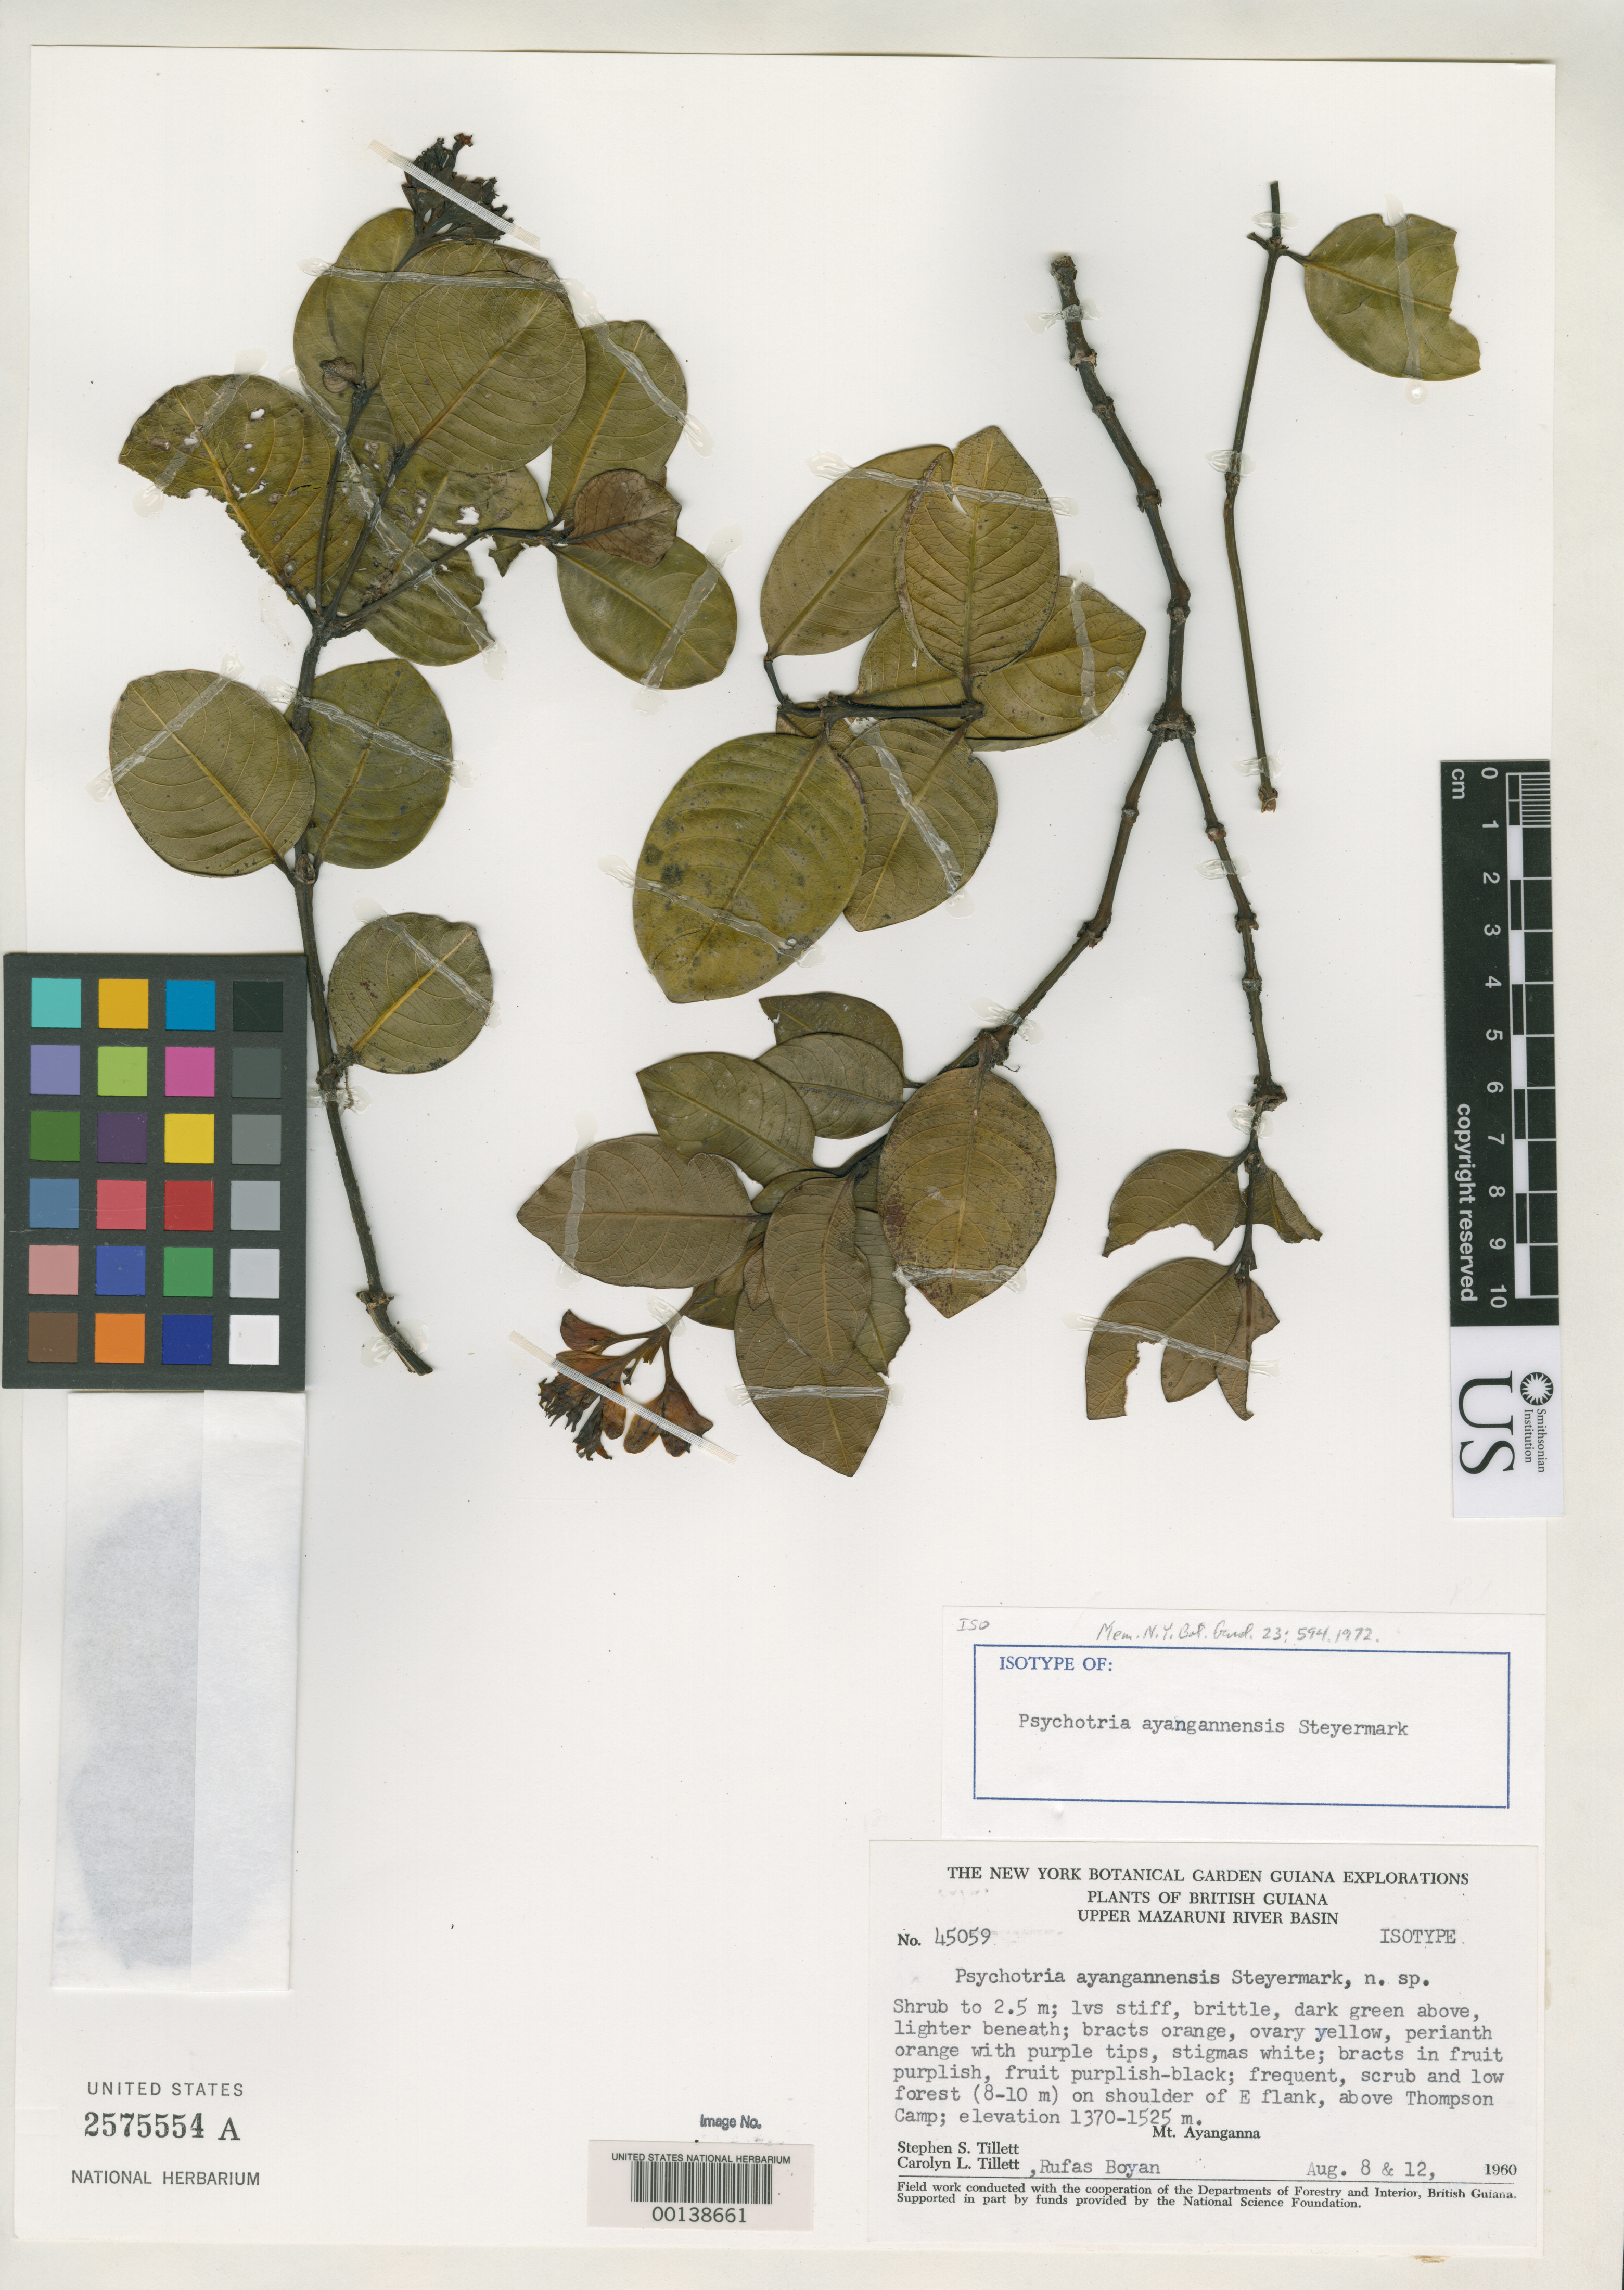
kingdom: Plantae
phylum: Tracheophyta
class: Magnoliopsida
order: Gentianales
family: Rubiaceae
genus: Psychotria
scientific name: Psychotria ayangannensis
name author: Steyerm.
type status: Isotype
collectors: S. S. Tillett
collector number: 45059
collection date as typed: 08 Aug 1960 and 12 Aug 1960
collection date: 1960-08-08,1960-08-12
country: Guyana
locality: Upper Mazaruni River Basin, Mt. Ayanganna, above Thompson Camp.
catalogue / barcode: US 2575554A